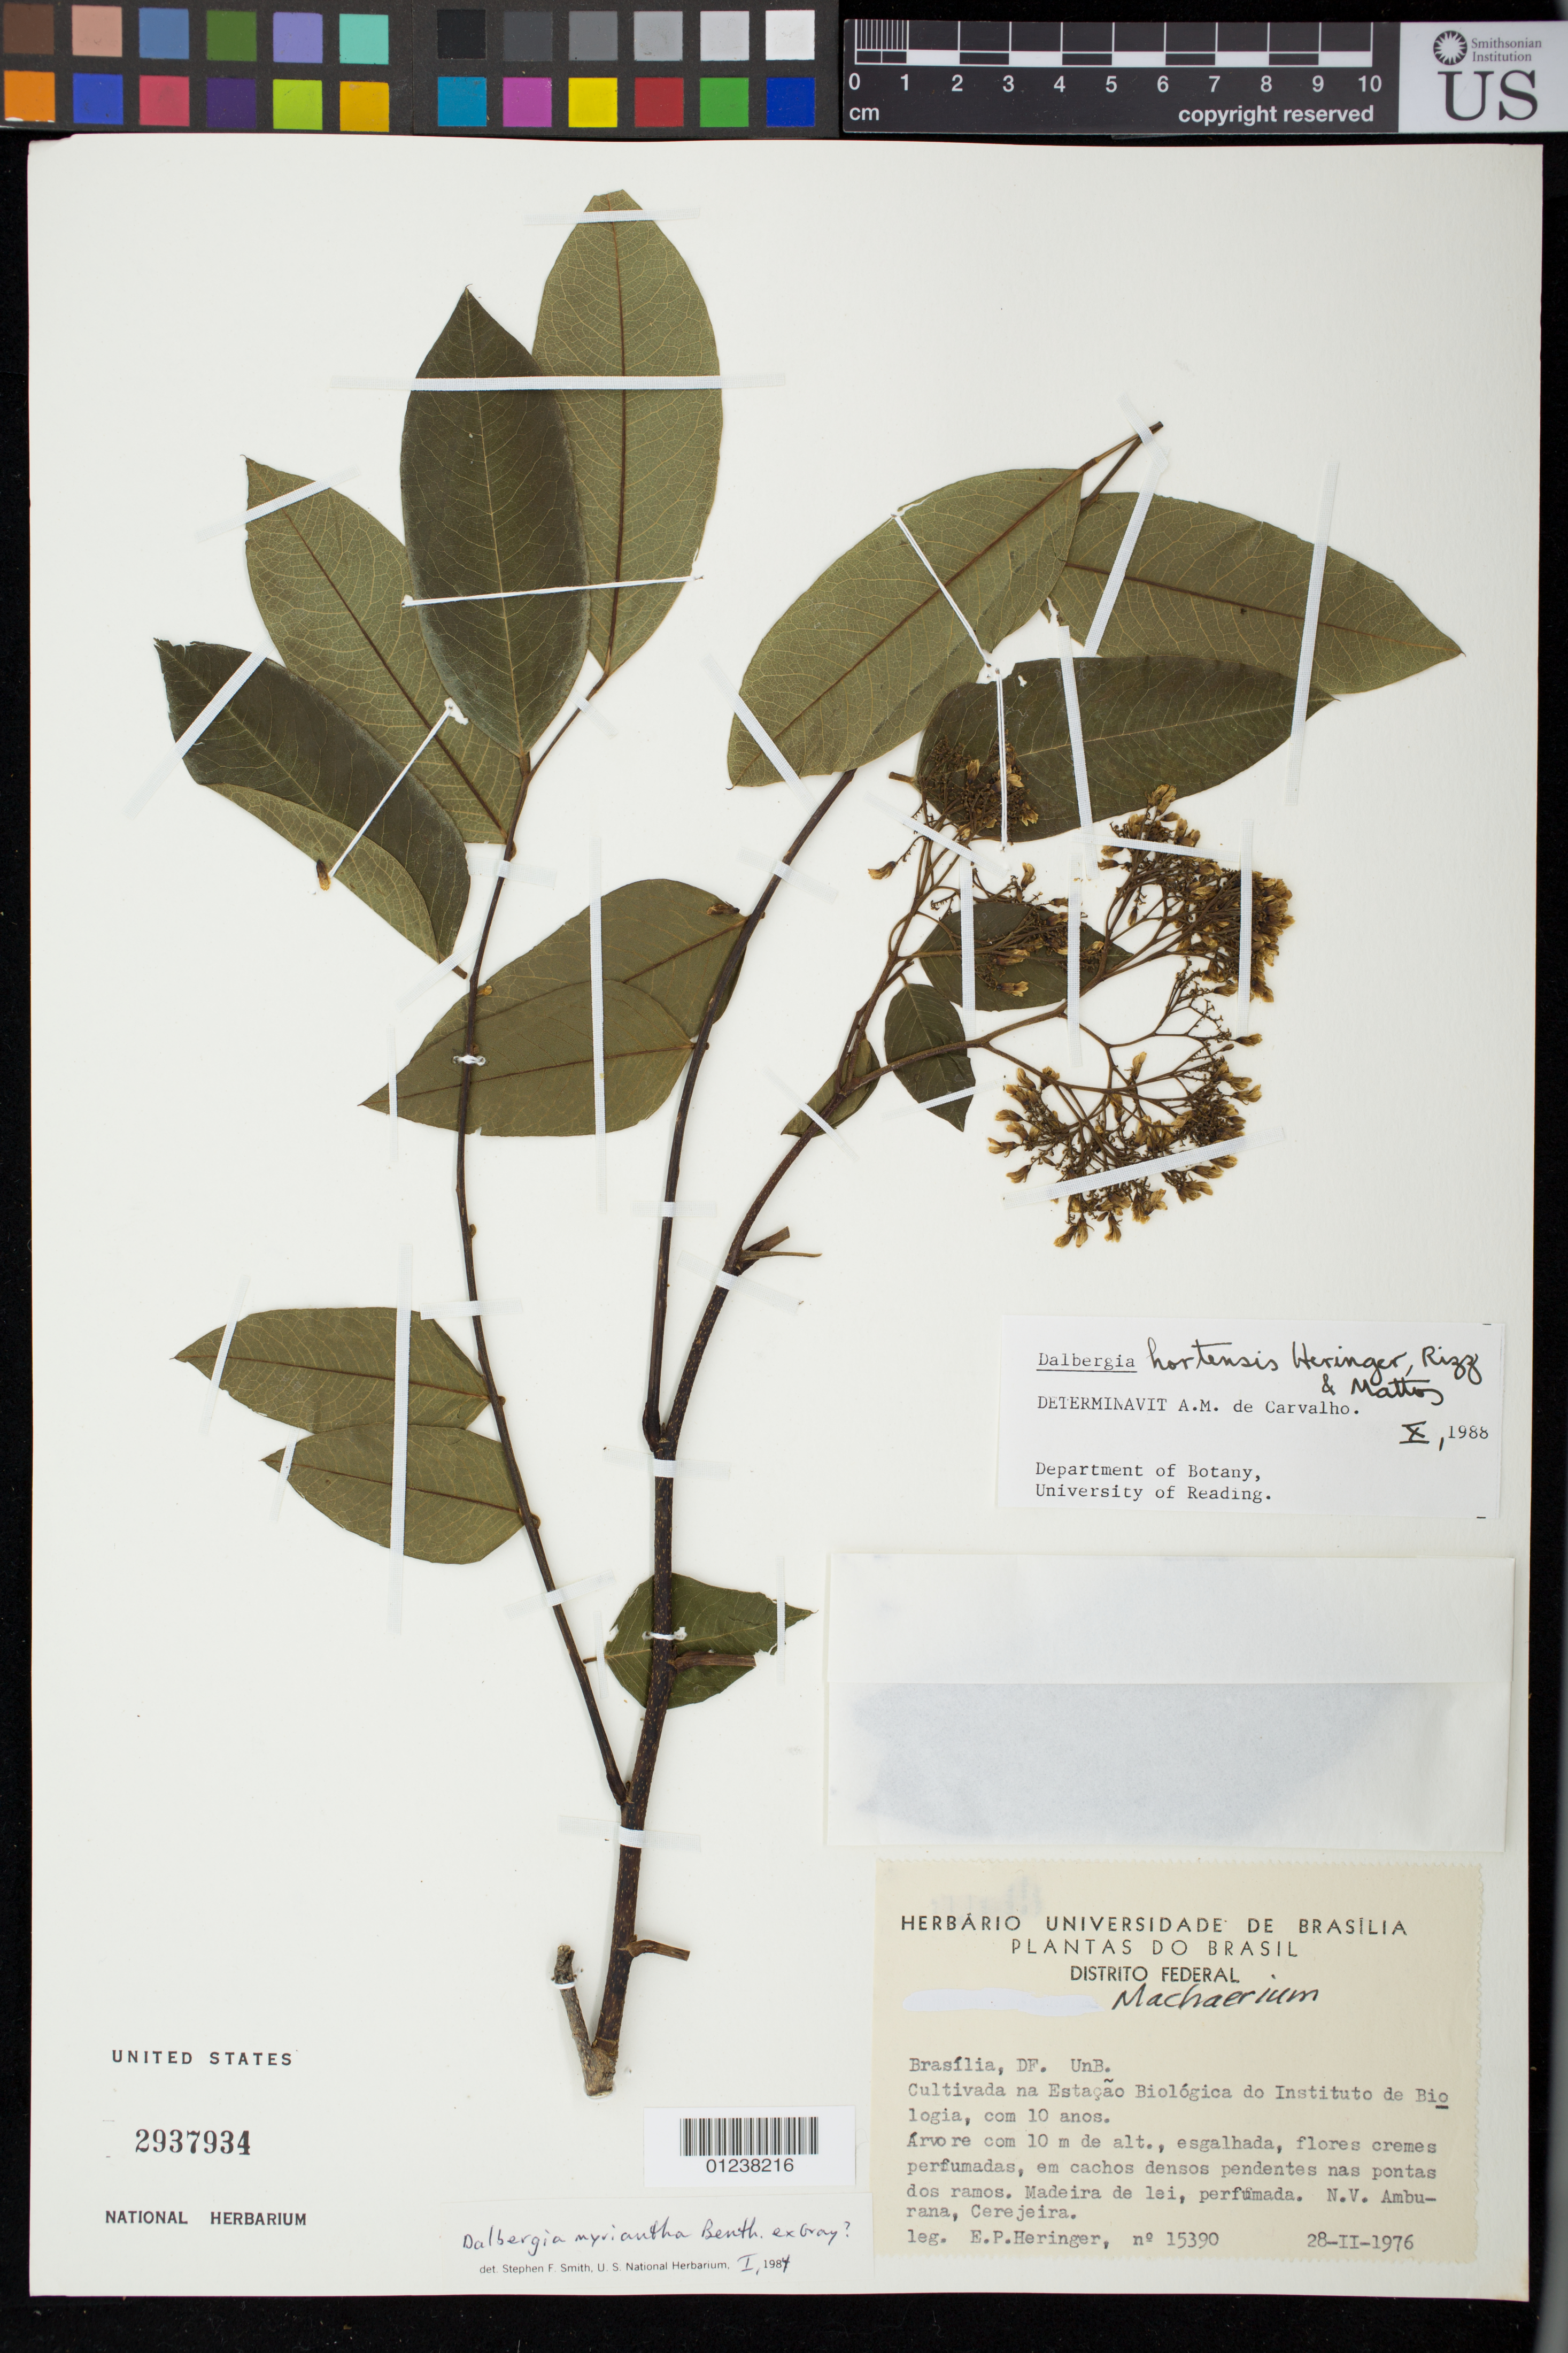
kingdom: Plantae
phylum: Tracheophyta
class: Magnoliopsida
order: Fabales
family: Fabaceae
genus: Dalbergia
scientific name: Dalbergia hortensis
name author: Heringer & et al.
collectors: E. P. Heringer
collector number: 15390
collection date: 1976-02-28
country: Brazil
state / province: Distrito Federal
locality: Brasilia, DF. UnB. Cultivada na Estacao Biologica do Instituto de Biologia, com 10 anos.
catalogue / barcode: US 2937934